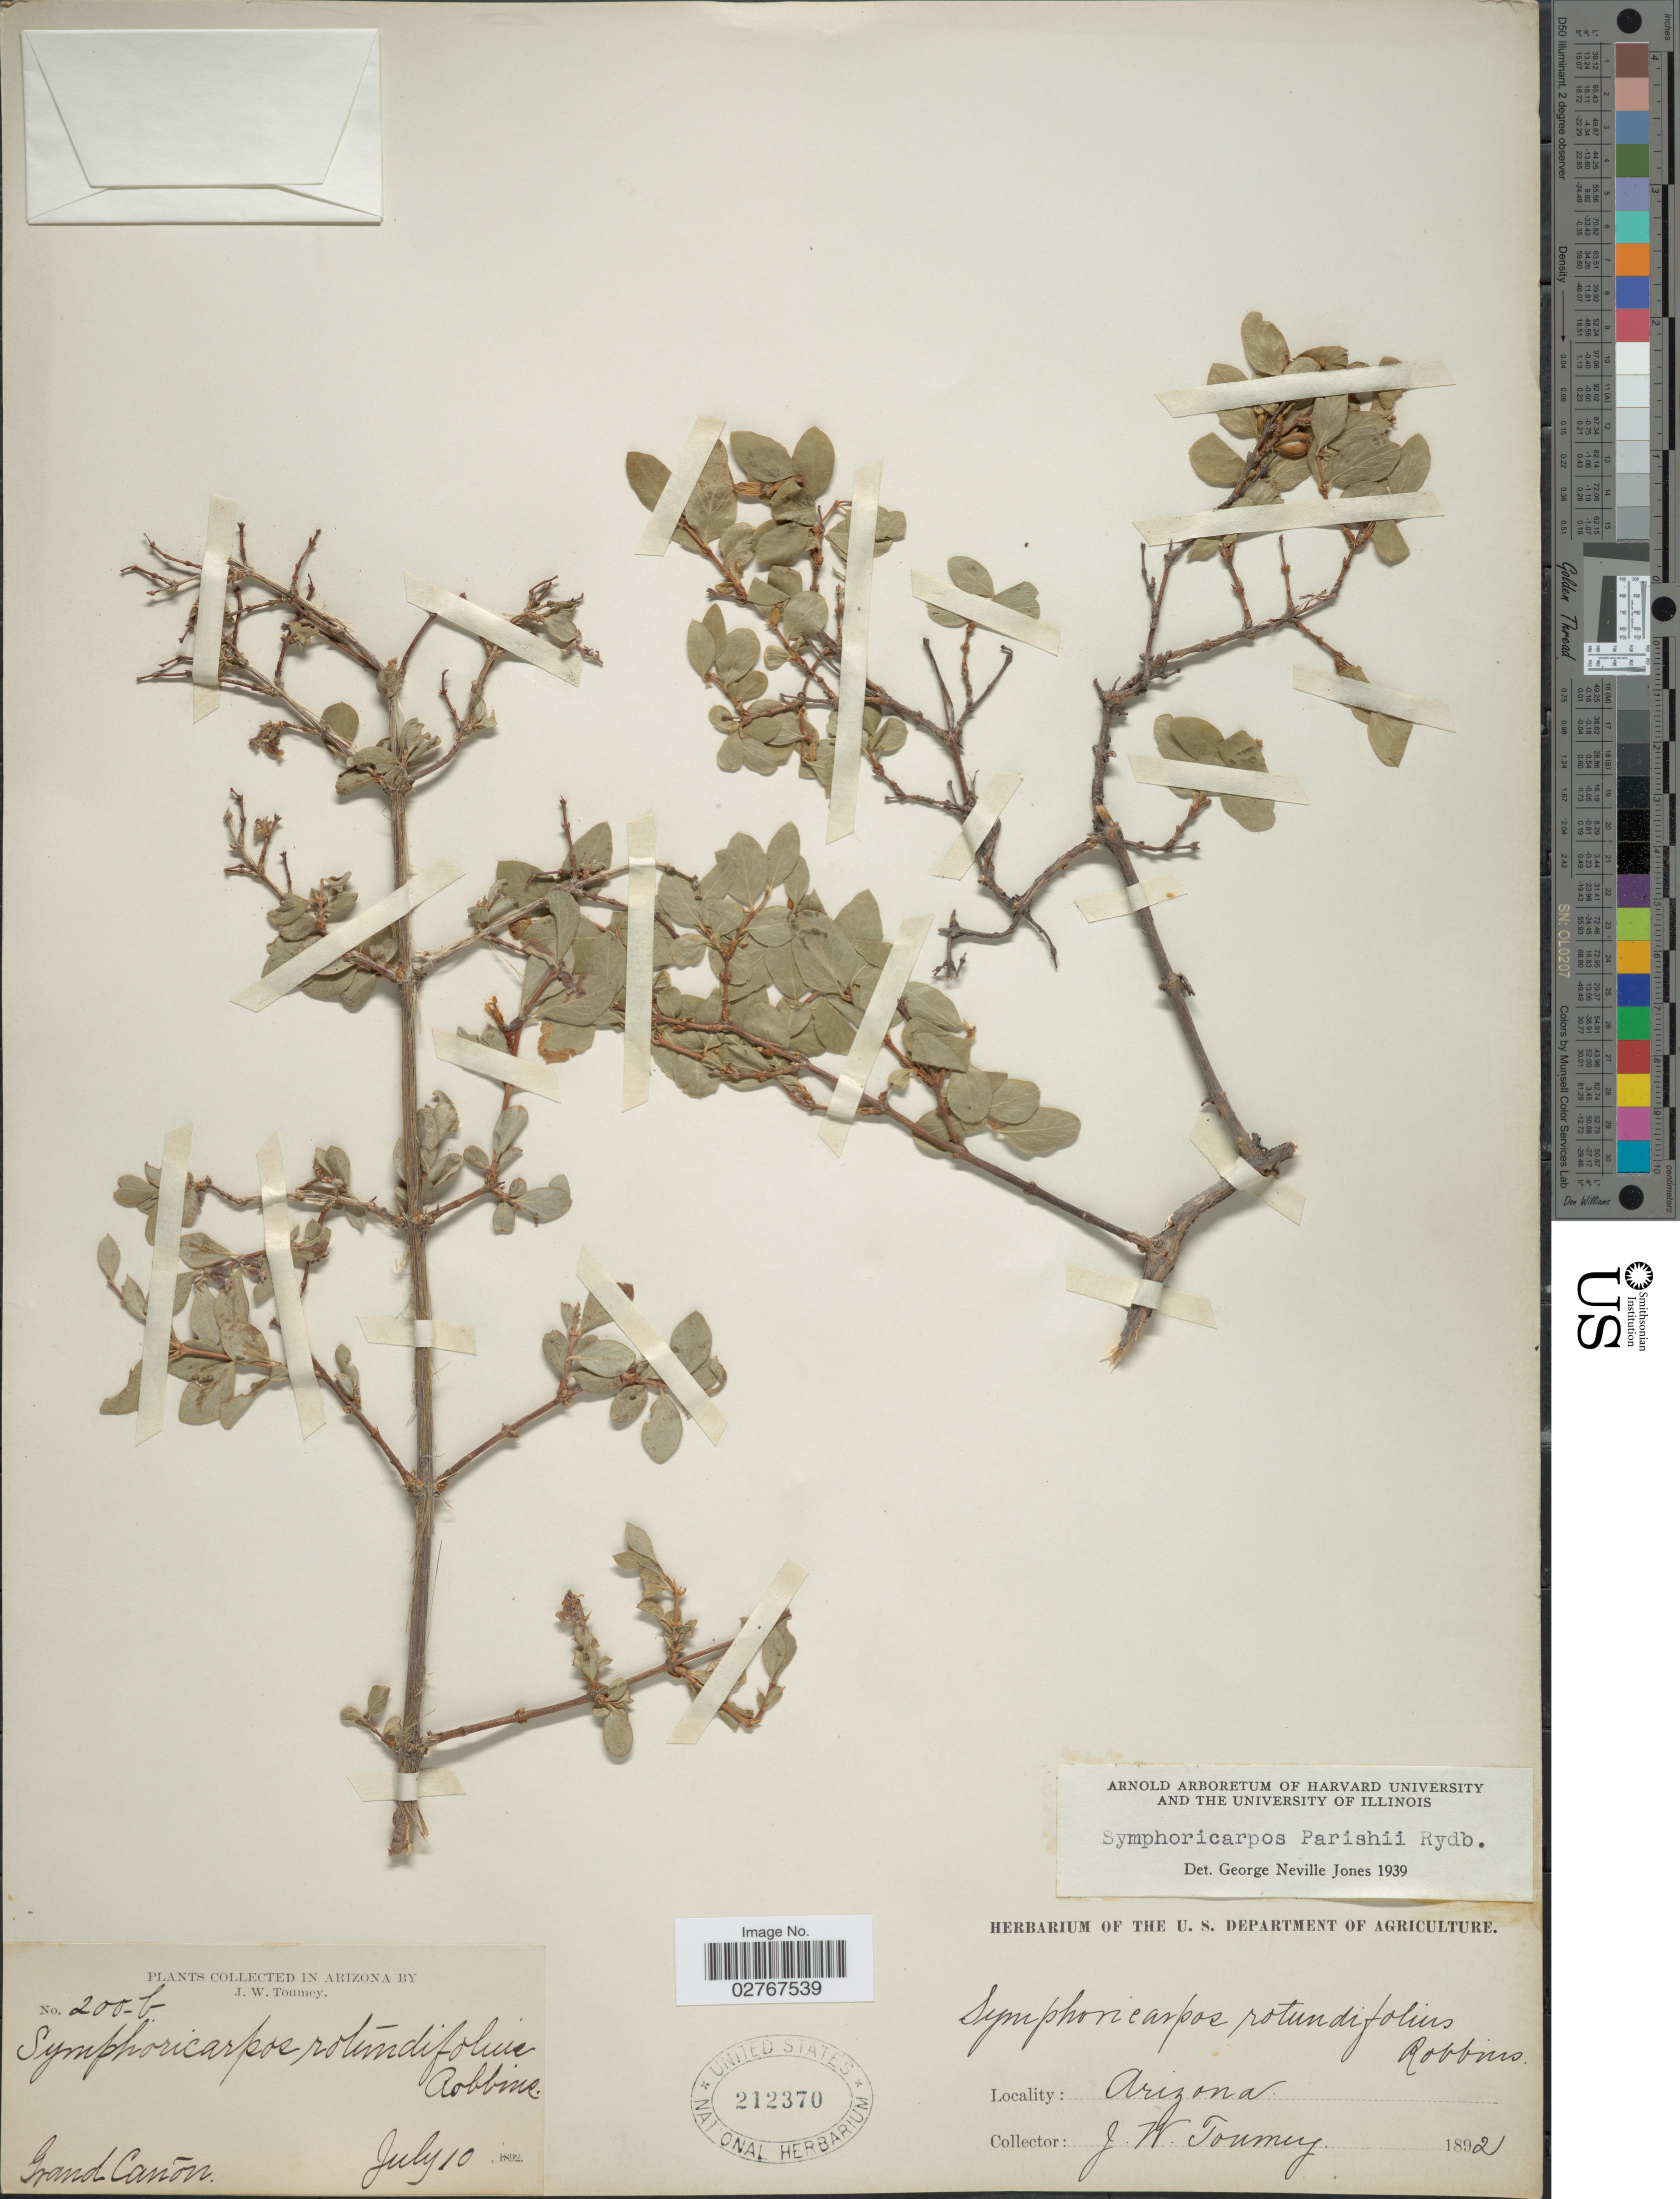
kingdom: Plantae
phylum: Tracheophyta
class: Magnoliopsida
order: Dipsacales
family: Caprifoliaceae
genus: Symphoricarpos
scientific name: Symphoricarpos parishii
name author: Rydb.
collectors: J. W. Toumey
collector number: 200-b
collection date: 1892-07-10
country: United States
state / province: Arizona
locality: Grand Cañon.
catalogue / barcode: US 212370